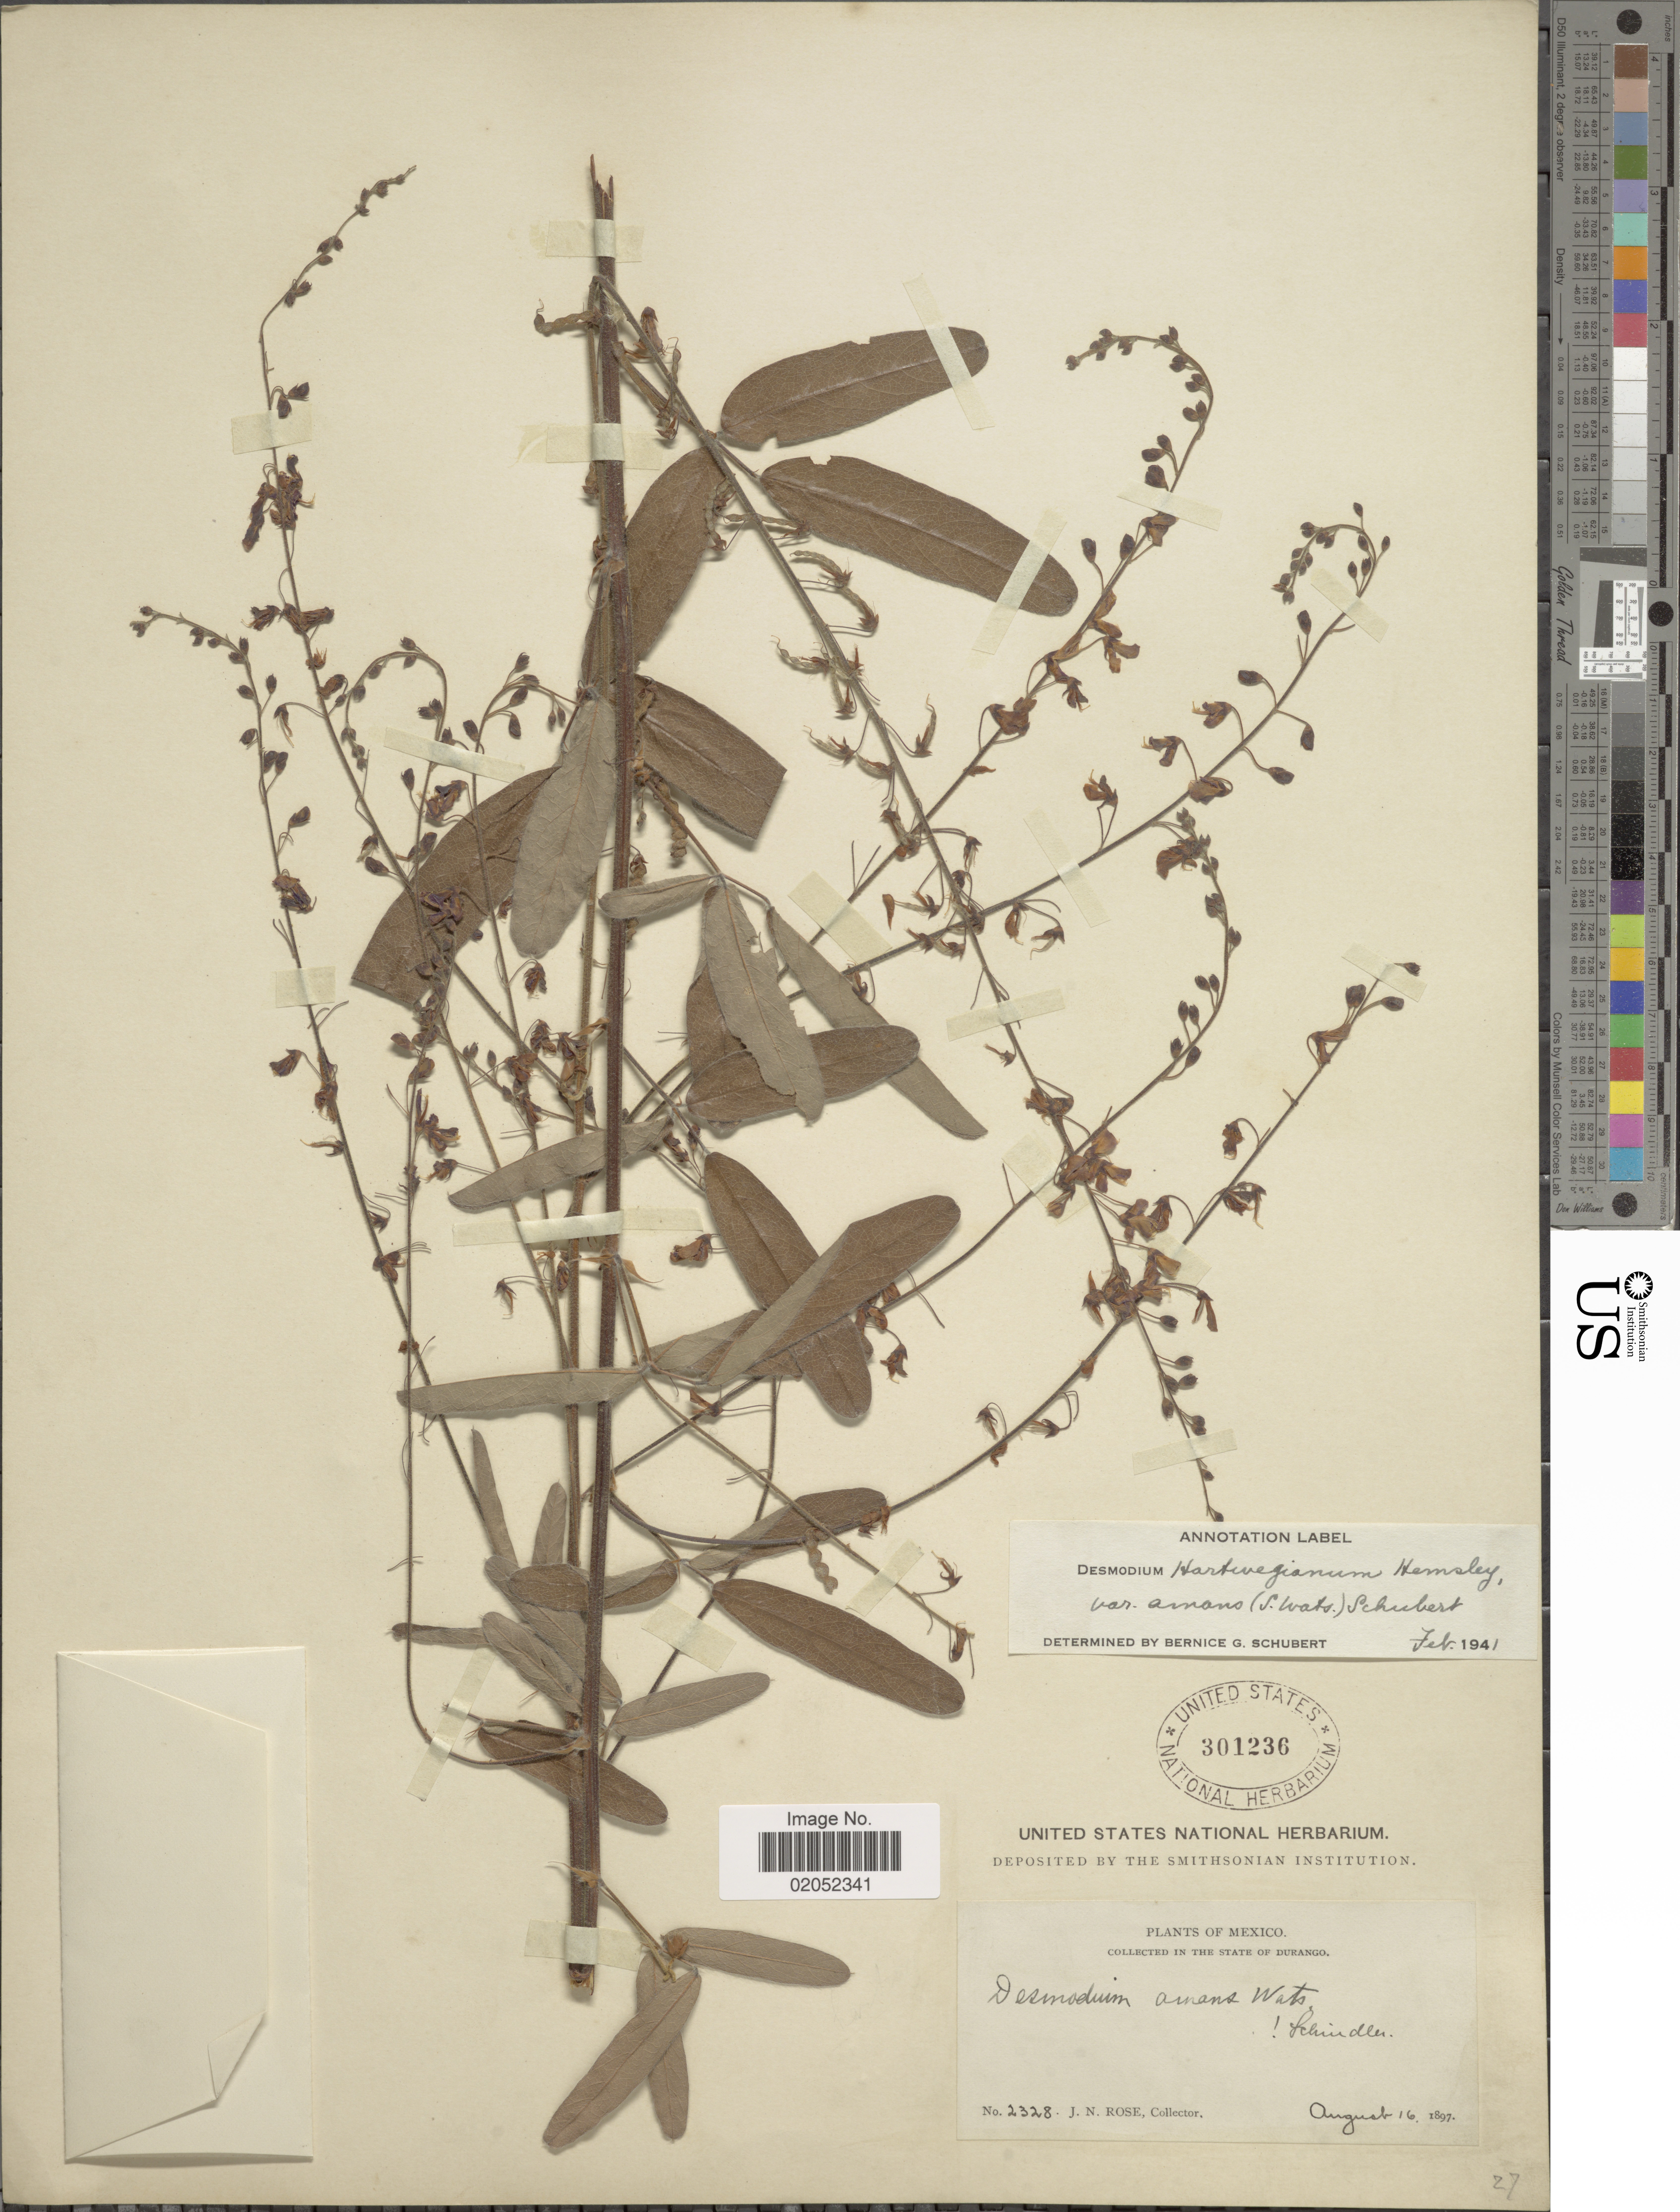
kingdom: Plantae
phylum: Tracheophyta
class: Magnoliopsida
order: Fabales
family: Fabaceae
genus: Desmodium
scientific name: Desmodium hartwegianum var. hartwegianum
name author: Hemsl.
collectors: J. N. Rose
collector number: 2328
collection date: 1897-08-16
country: Mexico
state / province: Durango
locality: State of Durango.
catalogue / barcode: US 301236